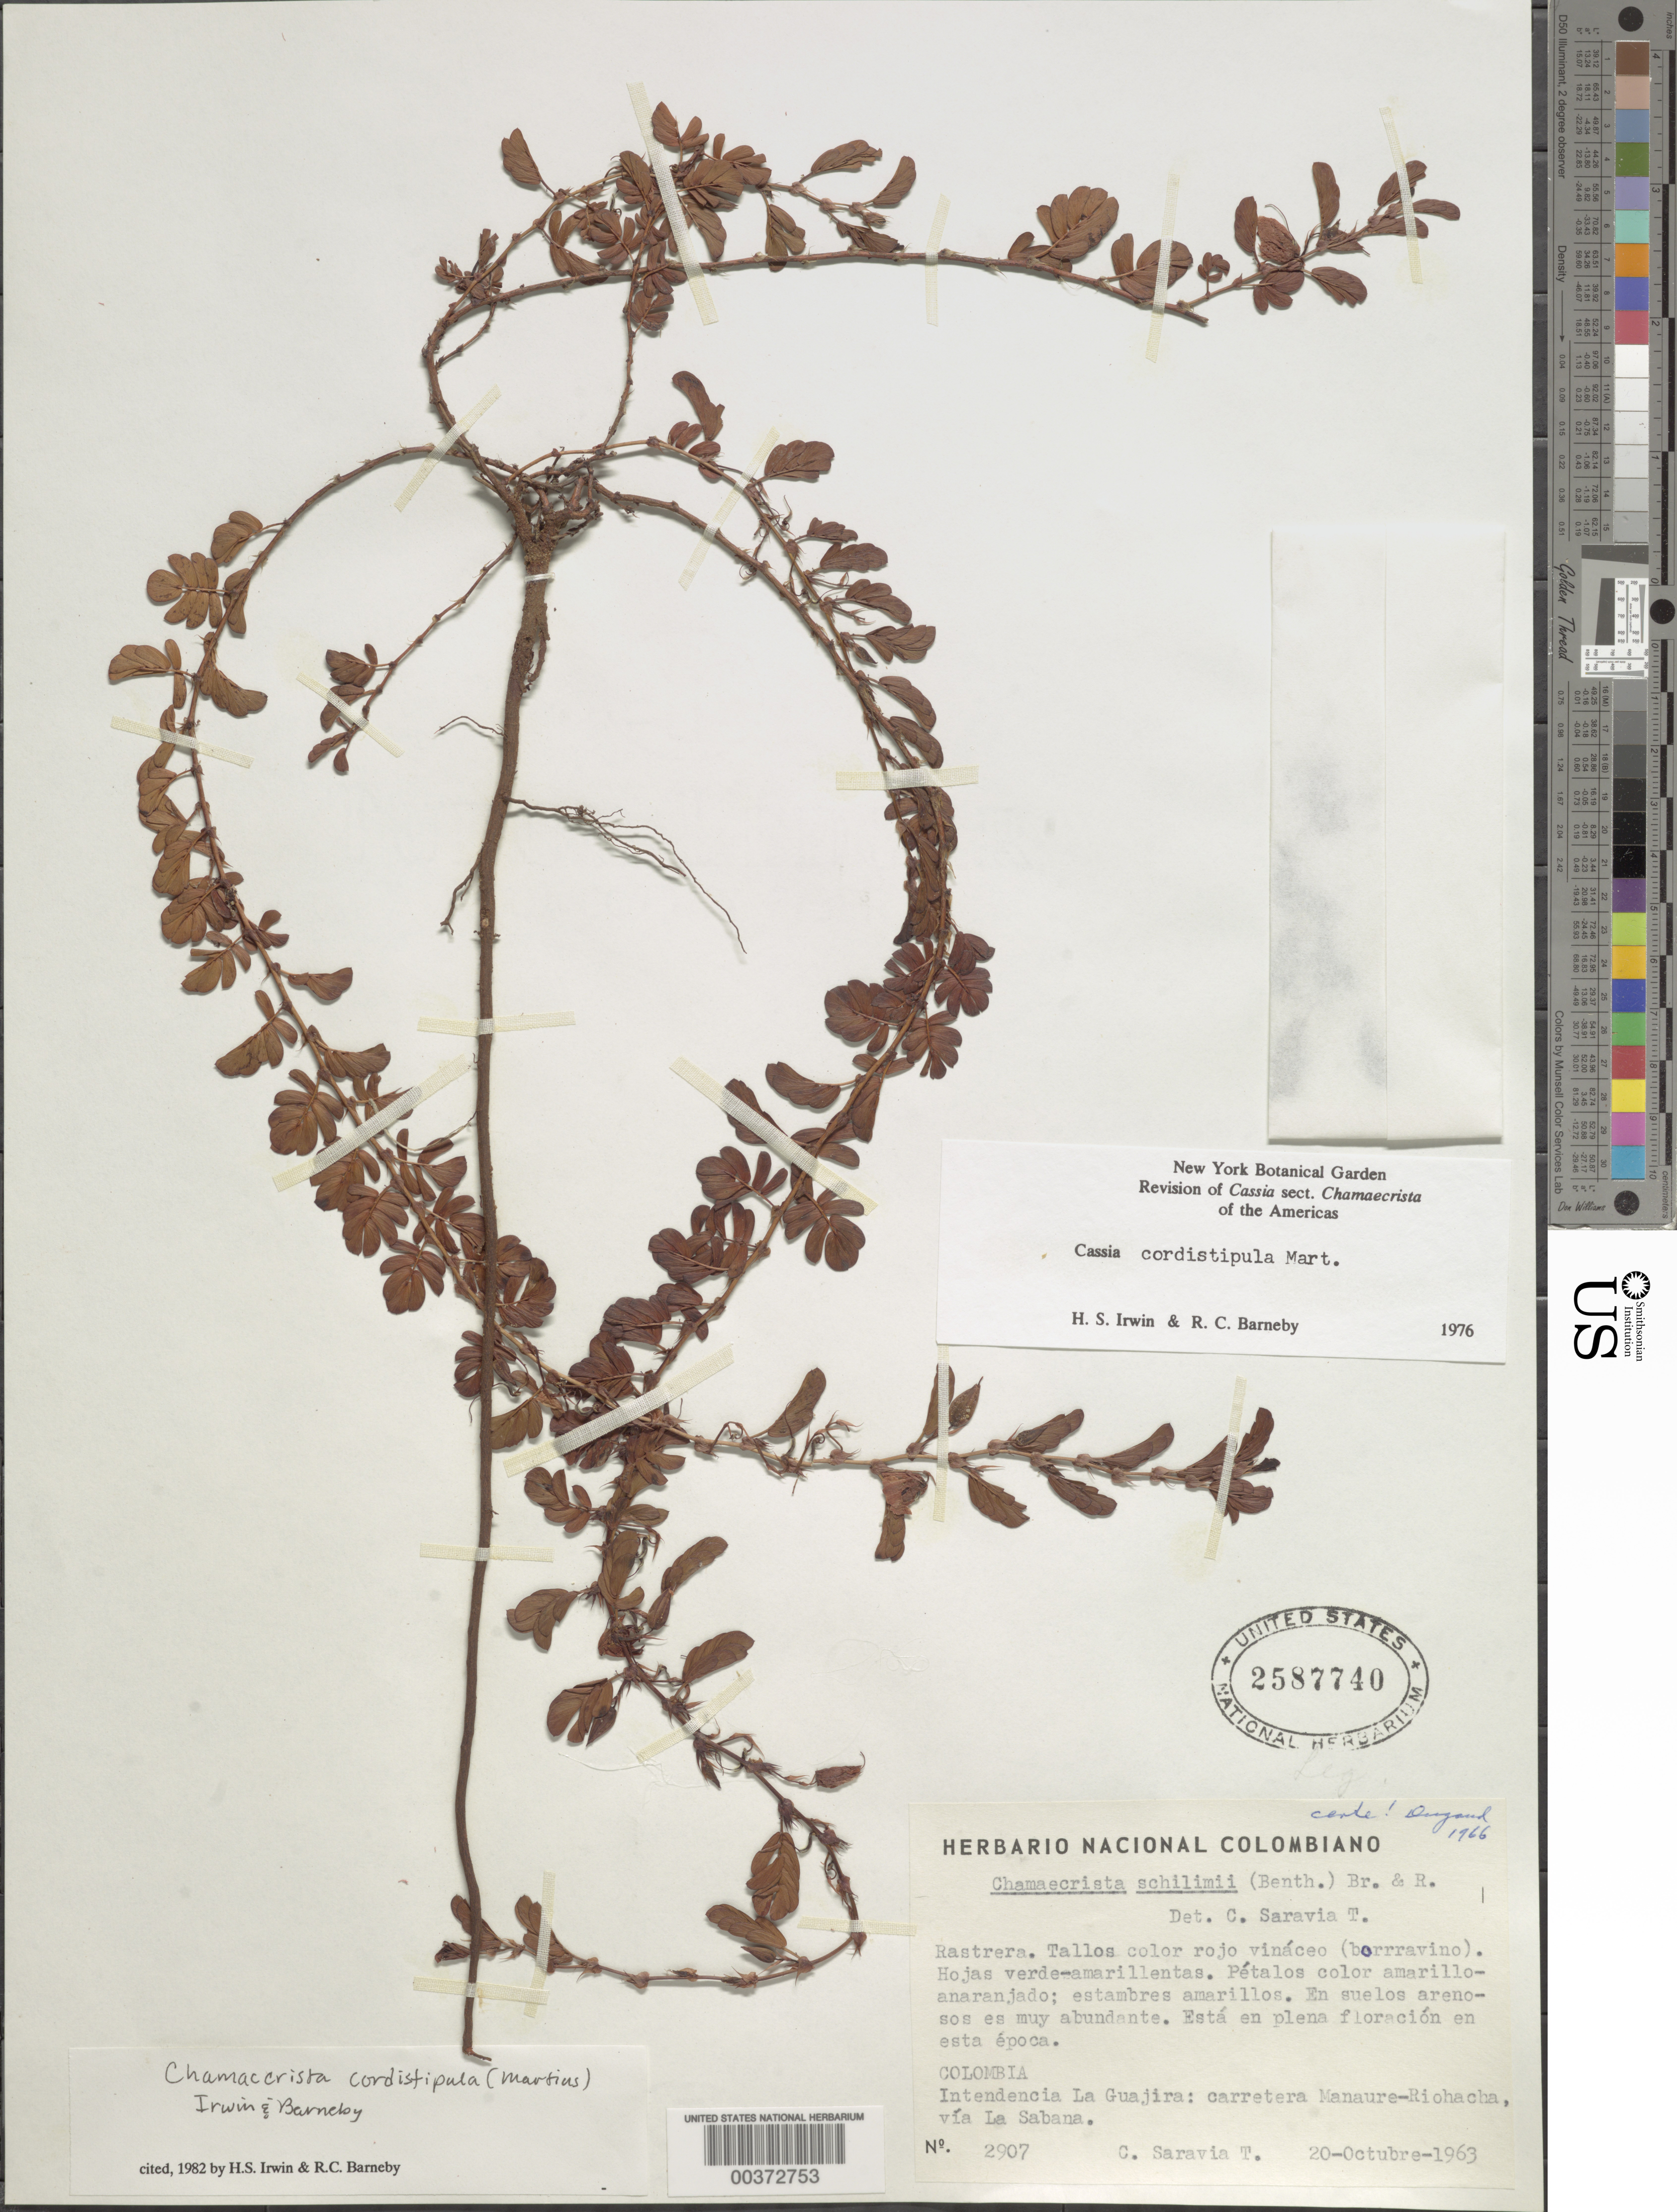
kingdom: Plantae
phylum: Tracheophyta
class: Magnoliopsida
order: Fabales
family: Fabaceae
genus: Chamaecrista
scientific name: Chamaecrista cordistipula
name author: (Mart.) H.S. Irwin & Barneby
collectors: C. Saravia T.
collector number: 2907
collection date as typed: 20 Oct 1963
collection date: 1963-10-20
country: Colombia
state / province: La Guajira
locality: Carretera Manaure-Rio Hacha via la Sabana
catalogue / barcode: US 2587740